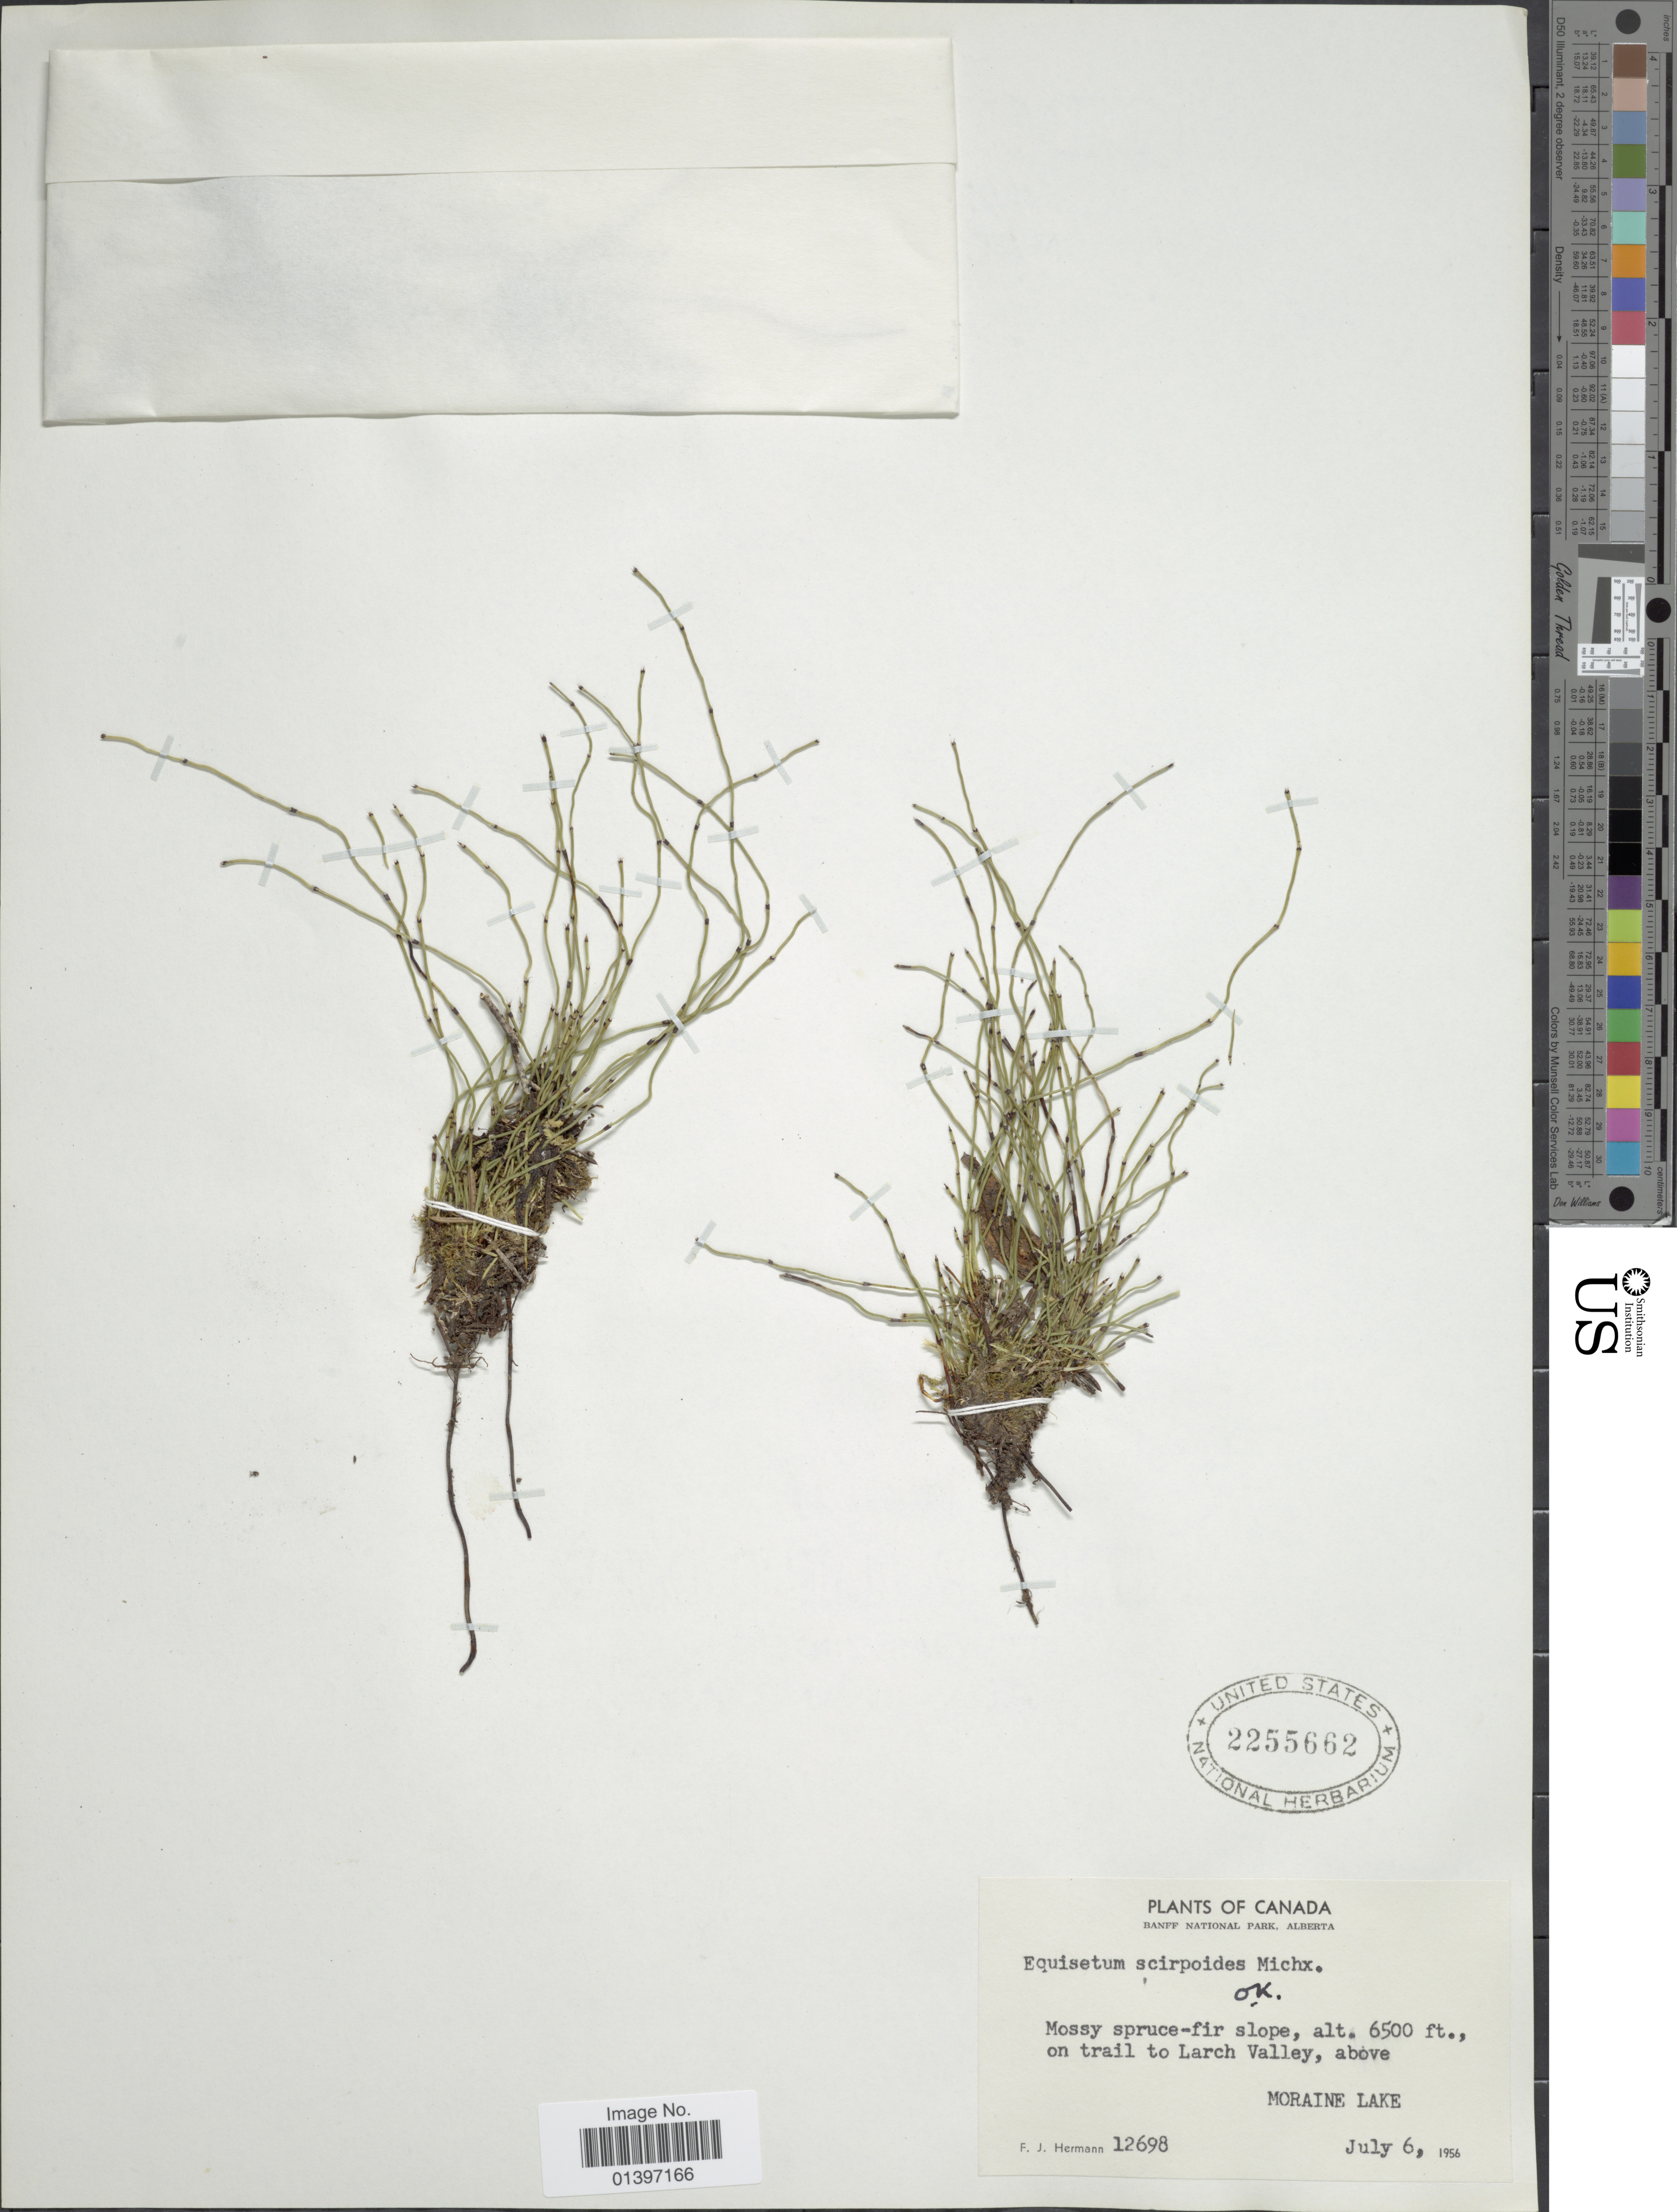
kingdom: Plantae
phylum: Tracheophyta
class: Polypodiopsida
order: Equisetales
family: Equisetaceae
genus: Equisetum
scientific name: Equisetum scirpoides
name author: Michx.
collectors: F. J. Hermann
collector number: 12698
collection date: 1956-07-06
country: Canada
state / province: Alberta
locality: Banff National Park, mossy spruce-fir slope, on trail to Larch Valley, above Moraine Lake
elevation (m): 1981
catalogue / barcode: US 2255662